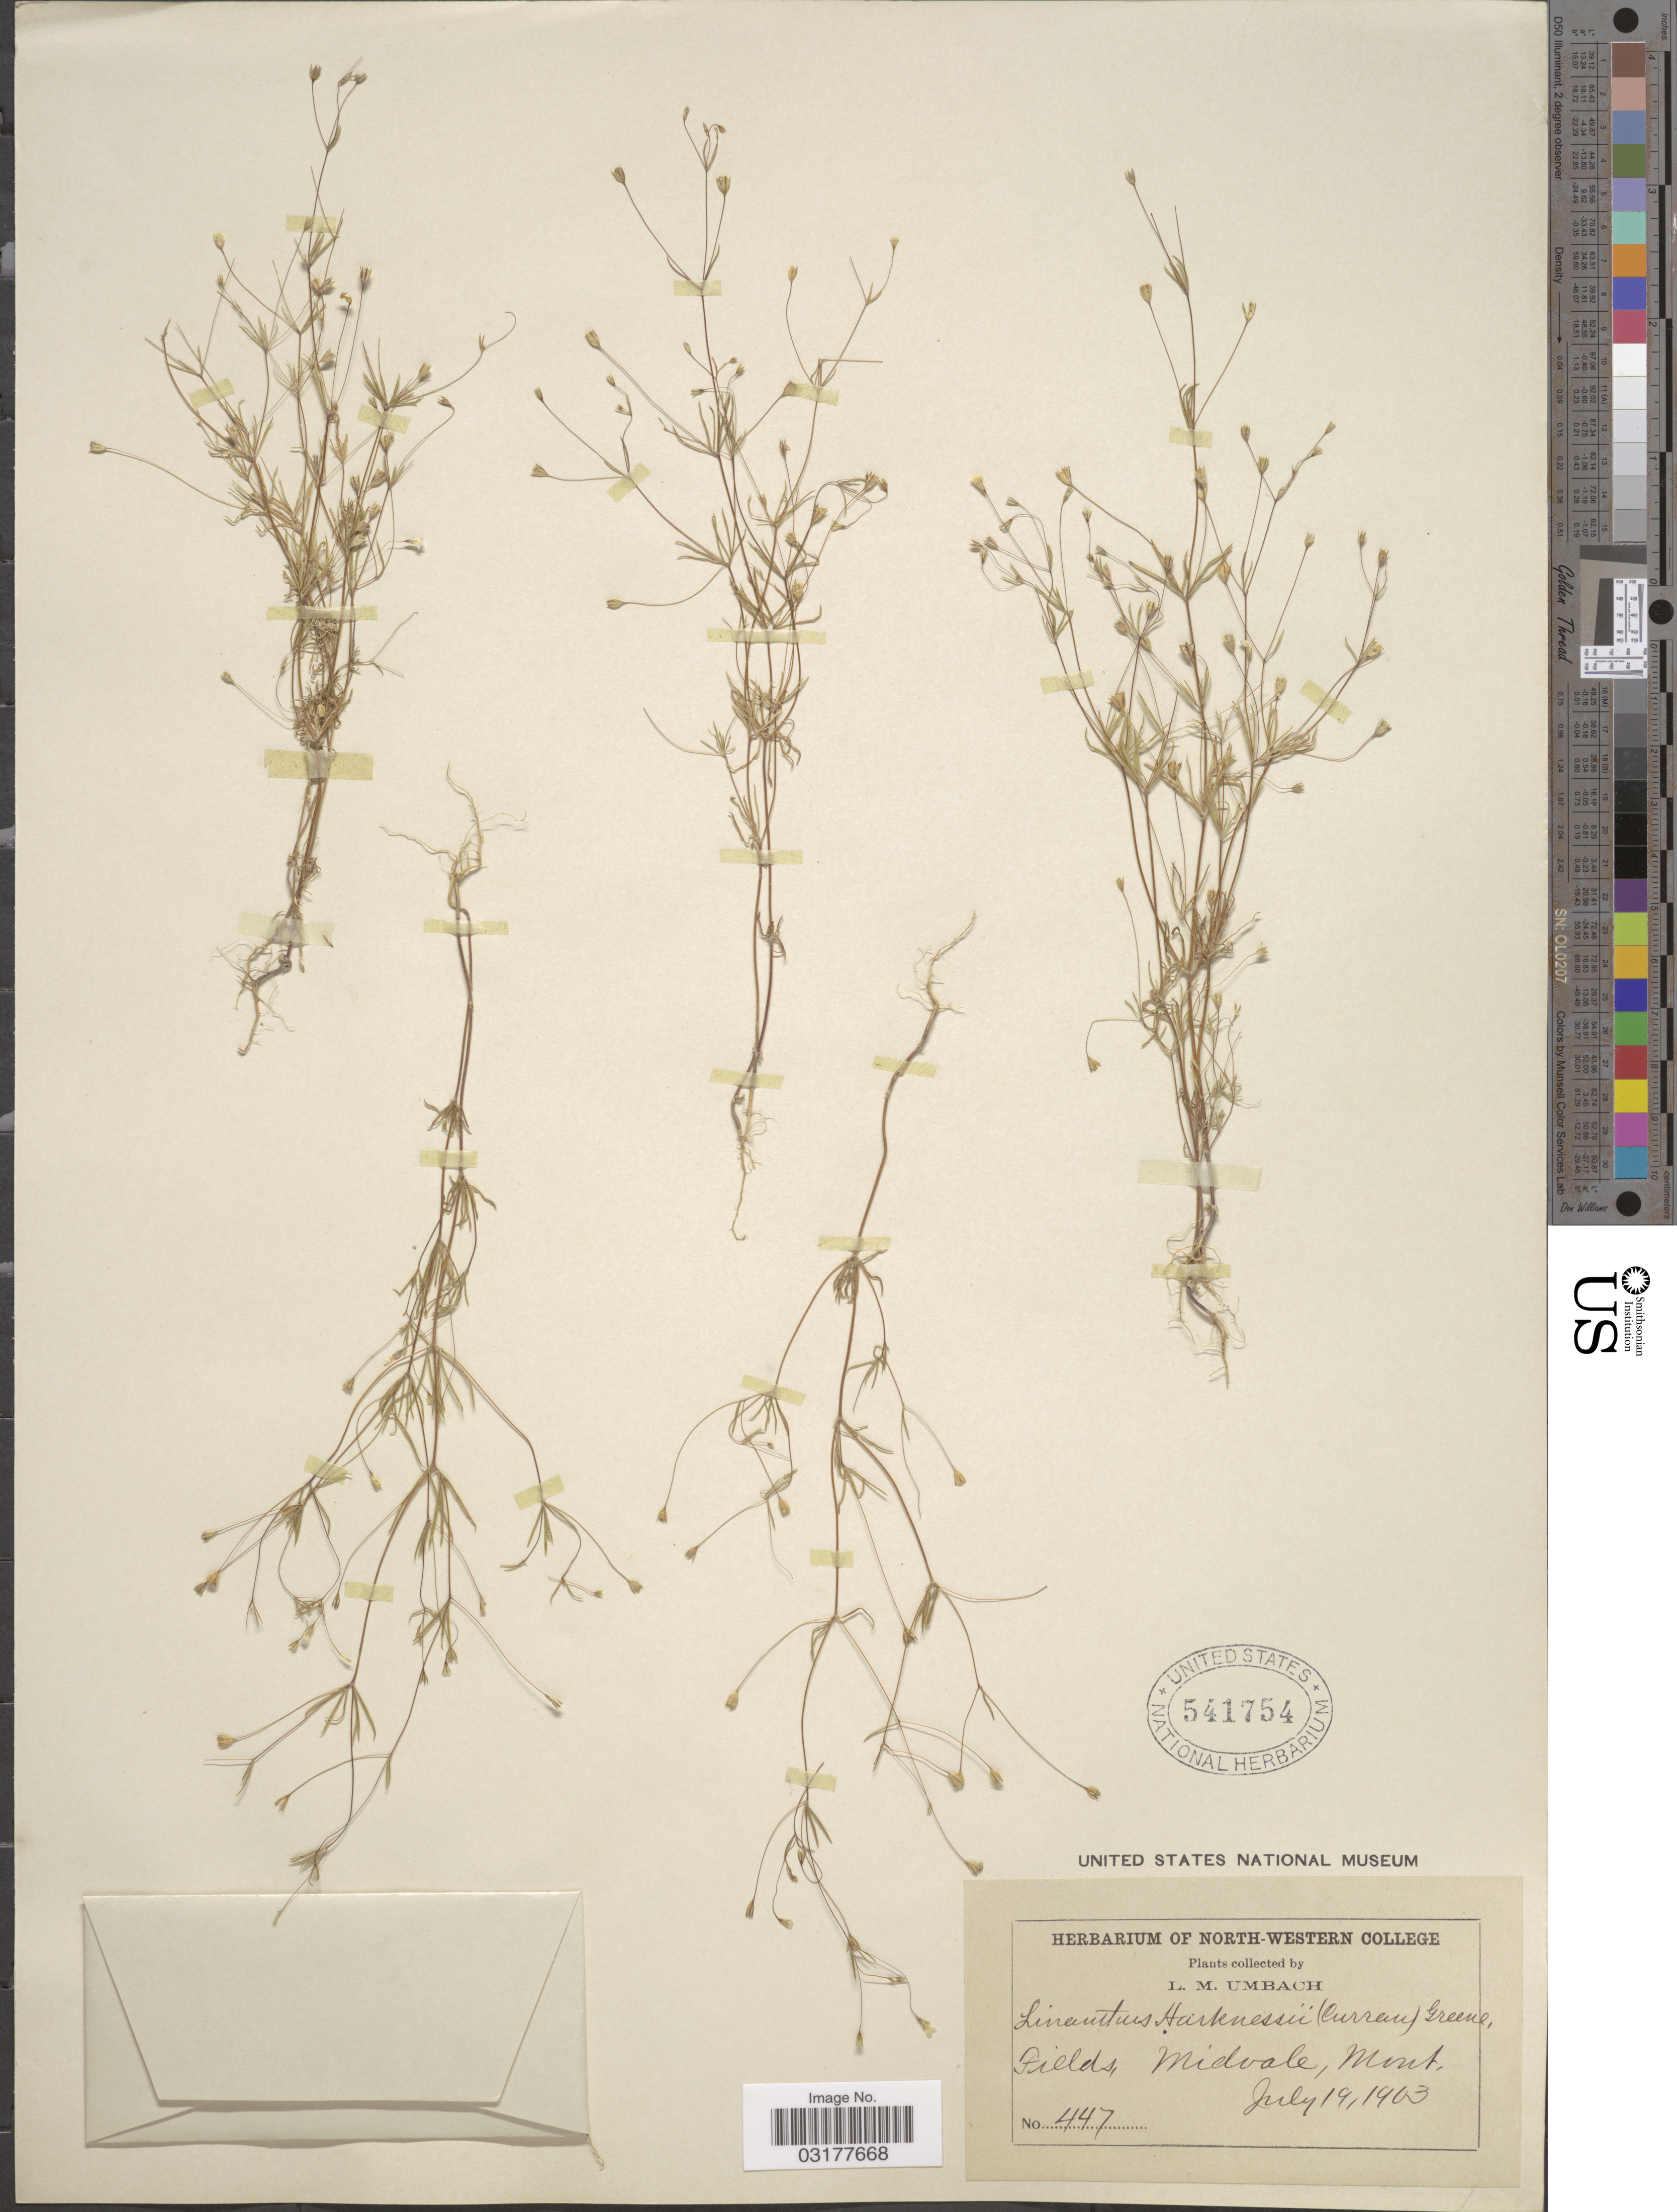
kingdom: Plantae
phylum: Tracheophyta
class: Magnoliopsida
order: Ericales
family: Polemoniaceae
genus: Leptosiphon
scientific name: Leptosiphon septentrionalis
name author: (H. Mason) J.M. Porter & L.A. Johnson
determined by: Strong, Mark T., (BOT), Smithsonian Institution - National Museum of Natural History (UNITED STATES)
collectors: L. M. Umbach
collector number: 447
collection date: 1903-07-19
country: United States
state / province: Montana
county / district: Lincoln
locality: Fields, Midvale, Mont.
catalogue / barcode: US 541754